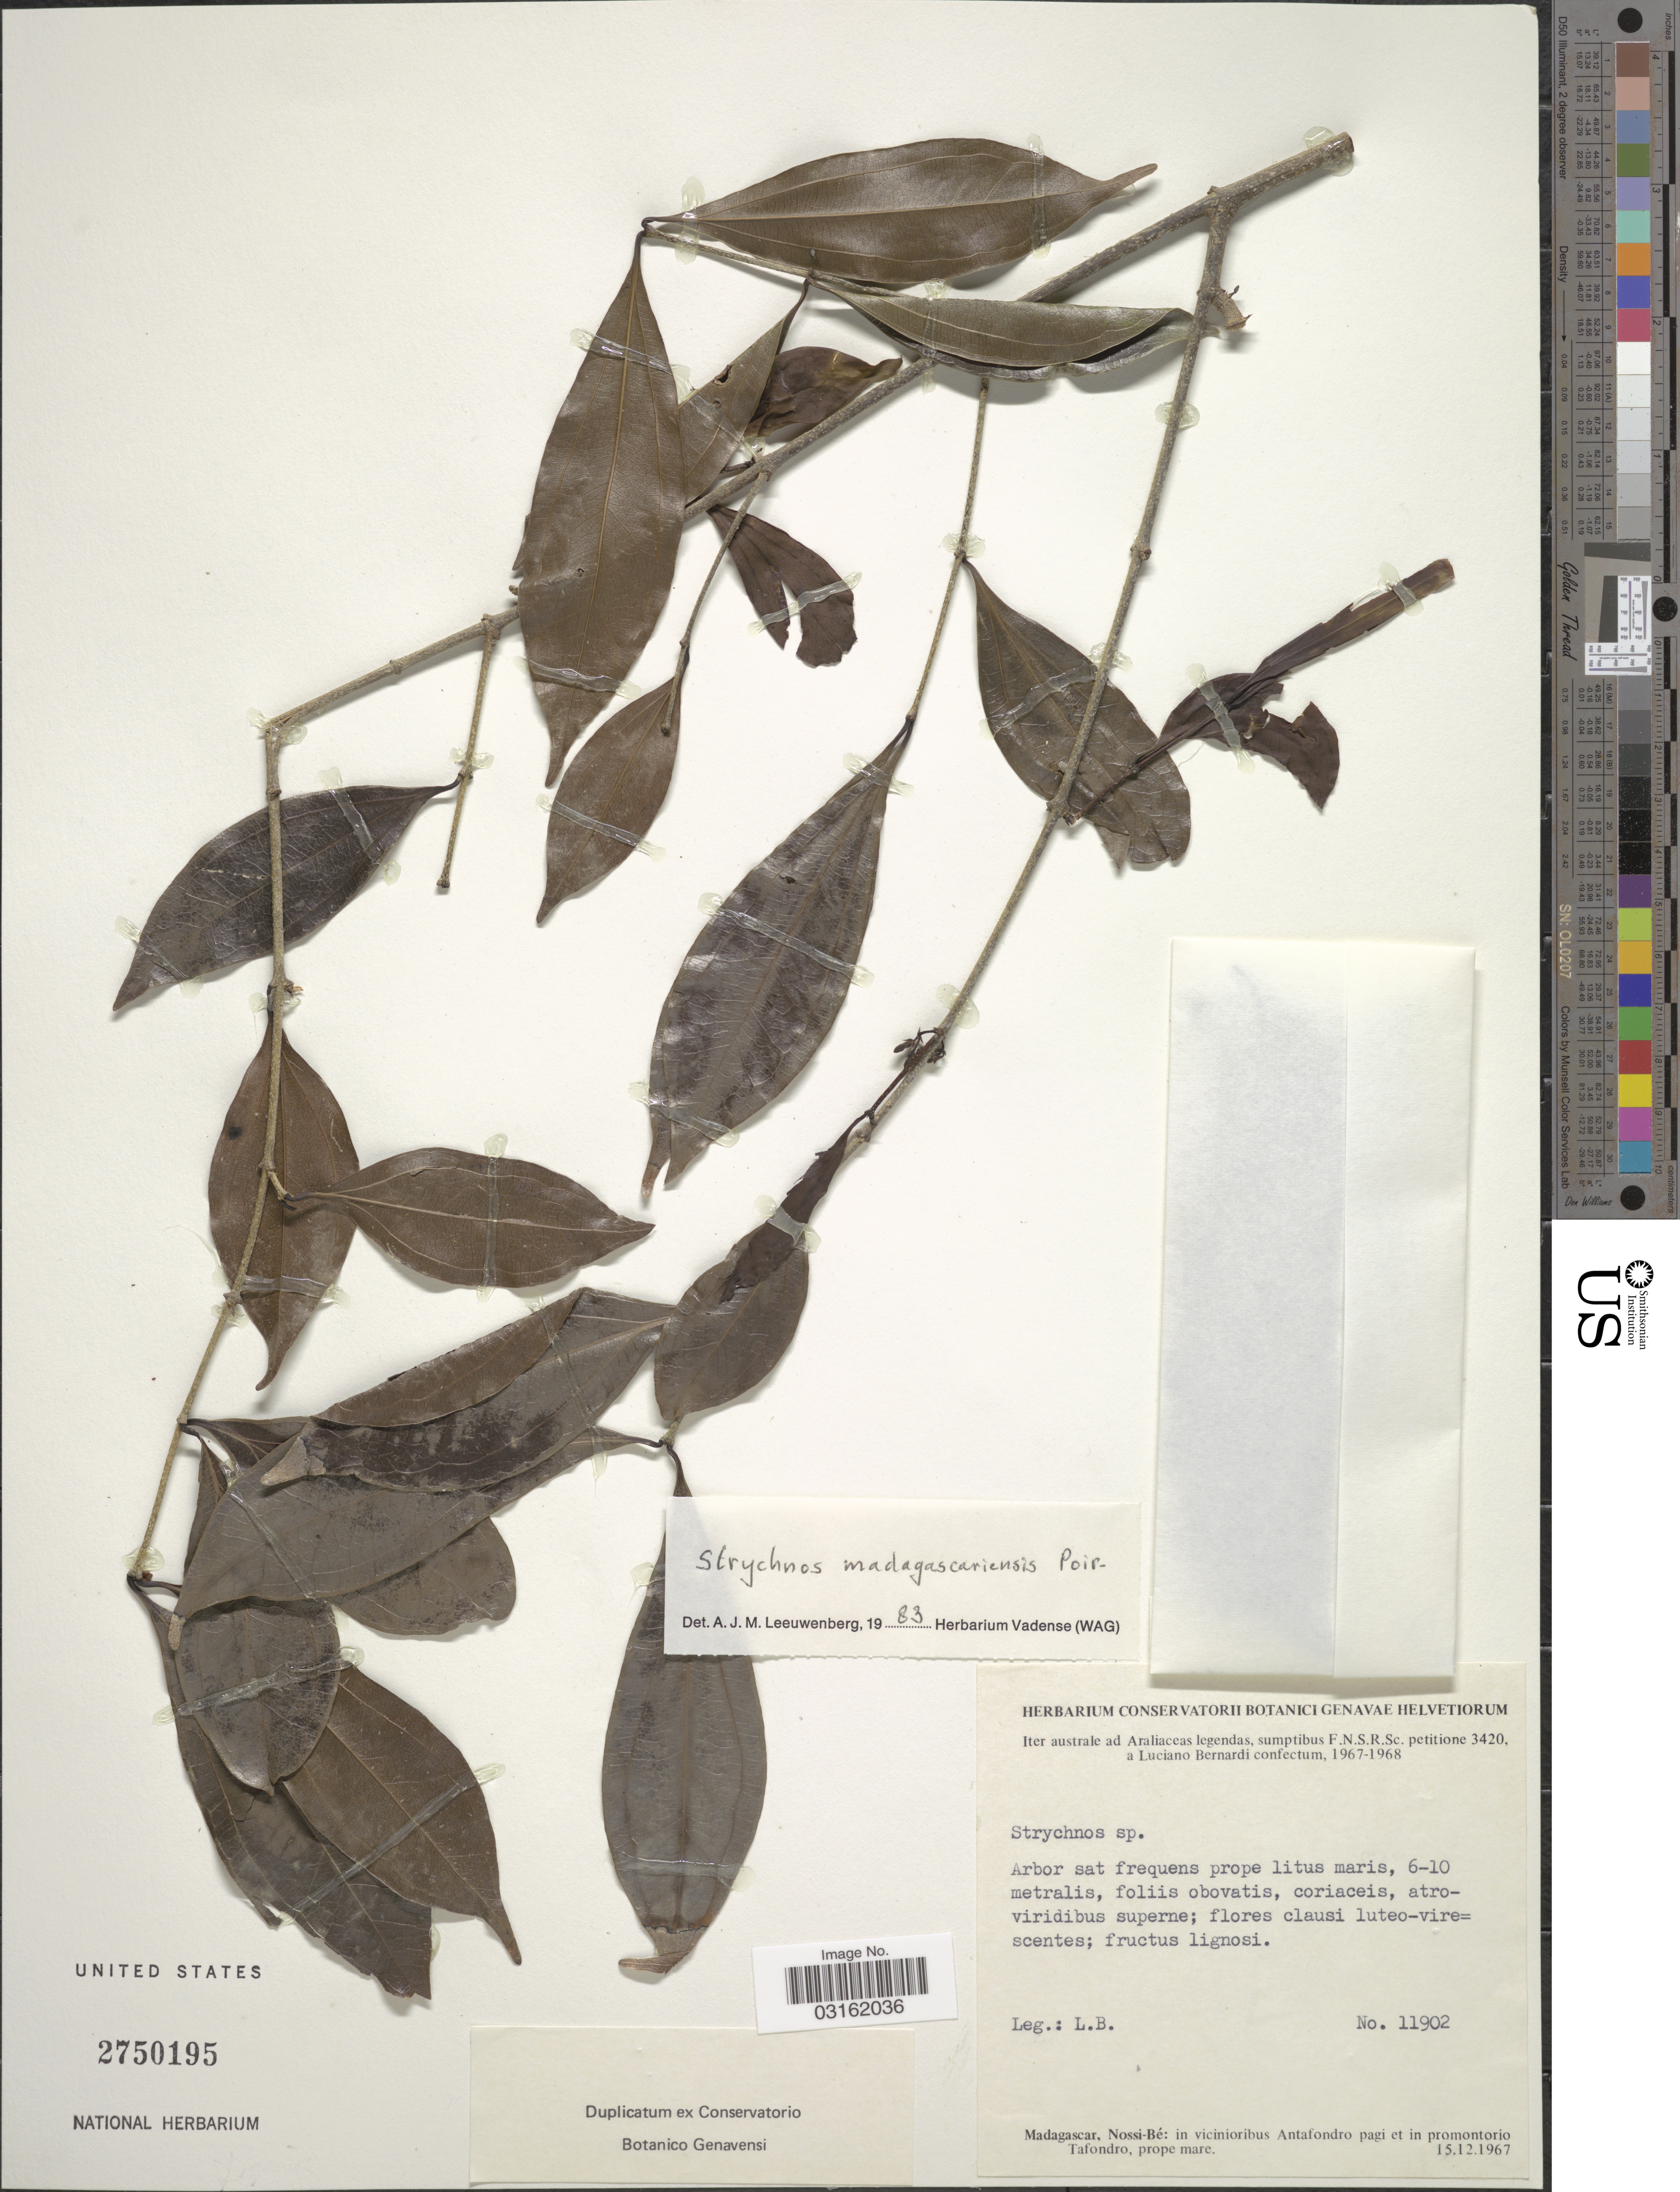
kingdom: Plantae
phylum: Tracheophyta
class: Magnoliopsida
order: Gentianales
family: Loganiaceae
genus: Strychnos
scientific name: Strychnos madagascariensis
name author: Poir.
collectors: L. Bernardi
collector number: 11902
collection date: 1967-12-15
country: Madagascar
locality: Nossi-Bé: in vicinioribus Antafondro pagi et in promontorio Tafondro, prope mare.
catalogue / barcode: US 2750195